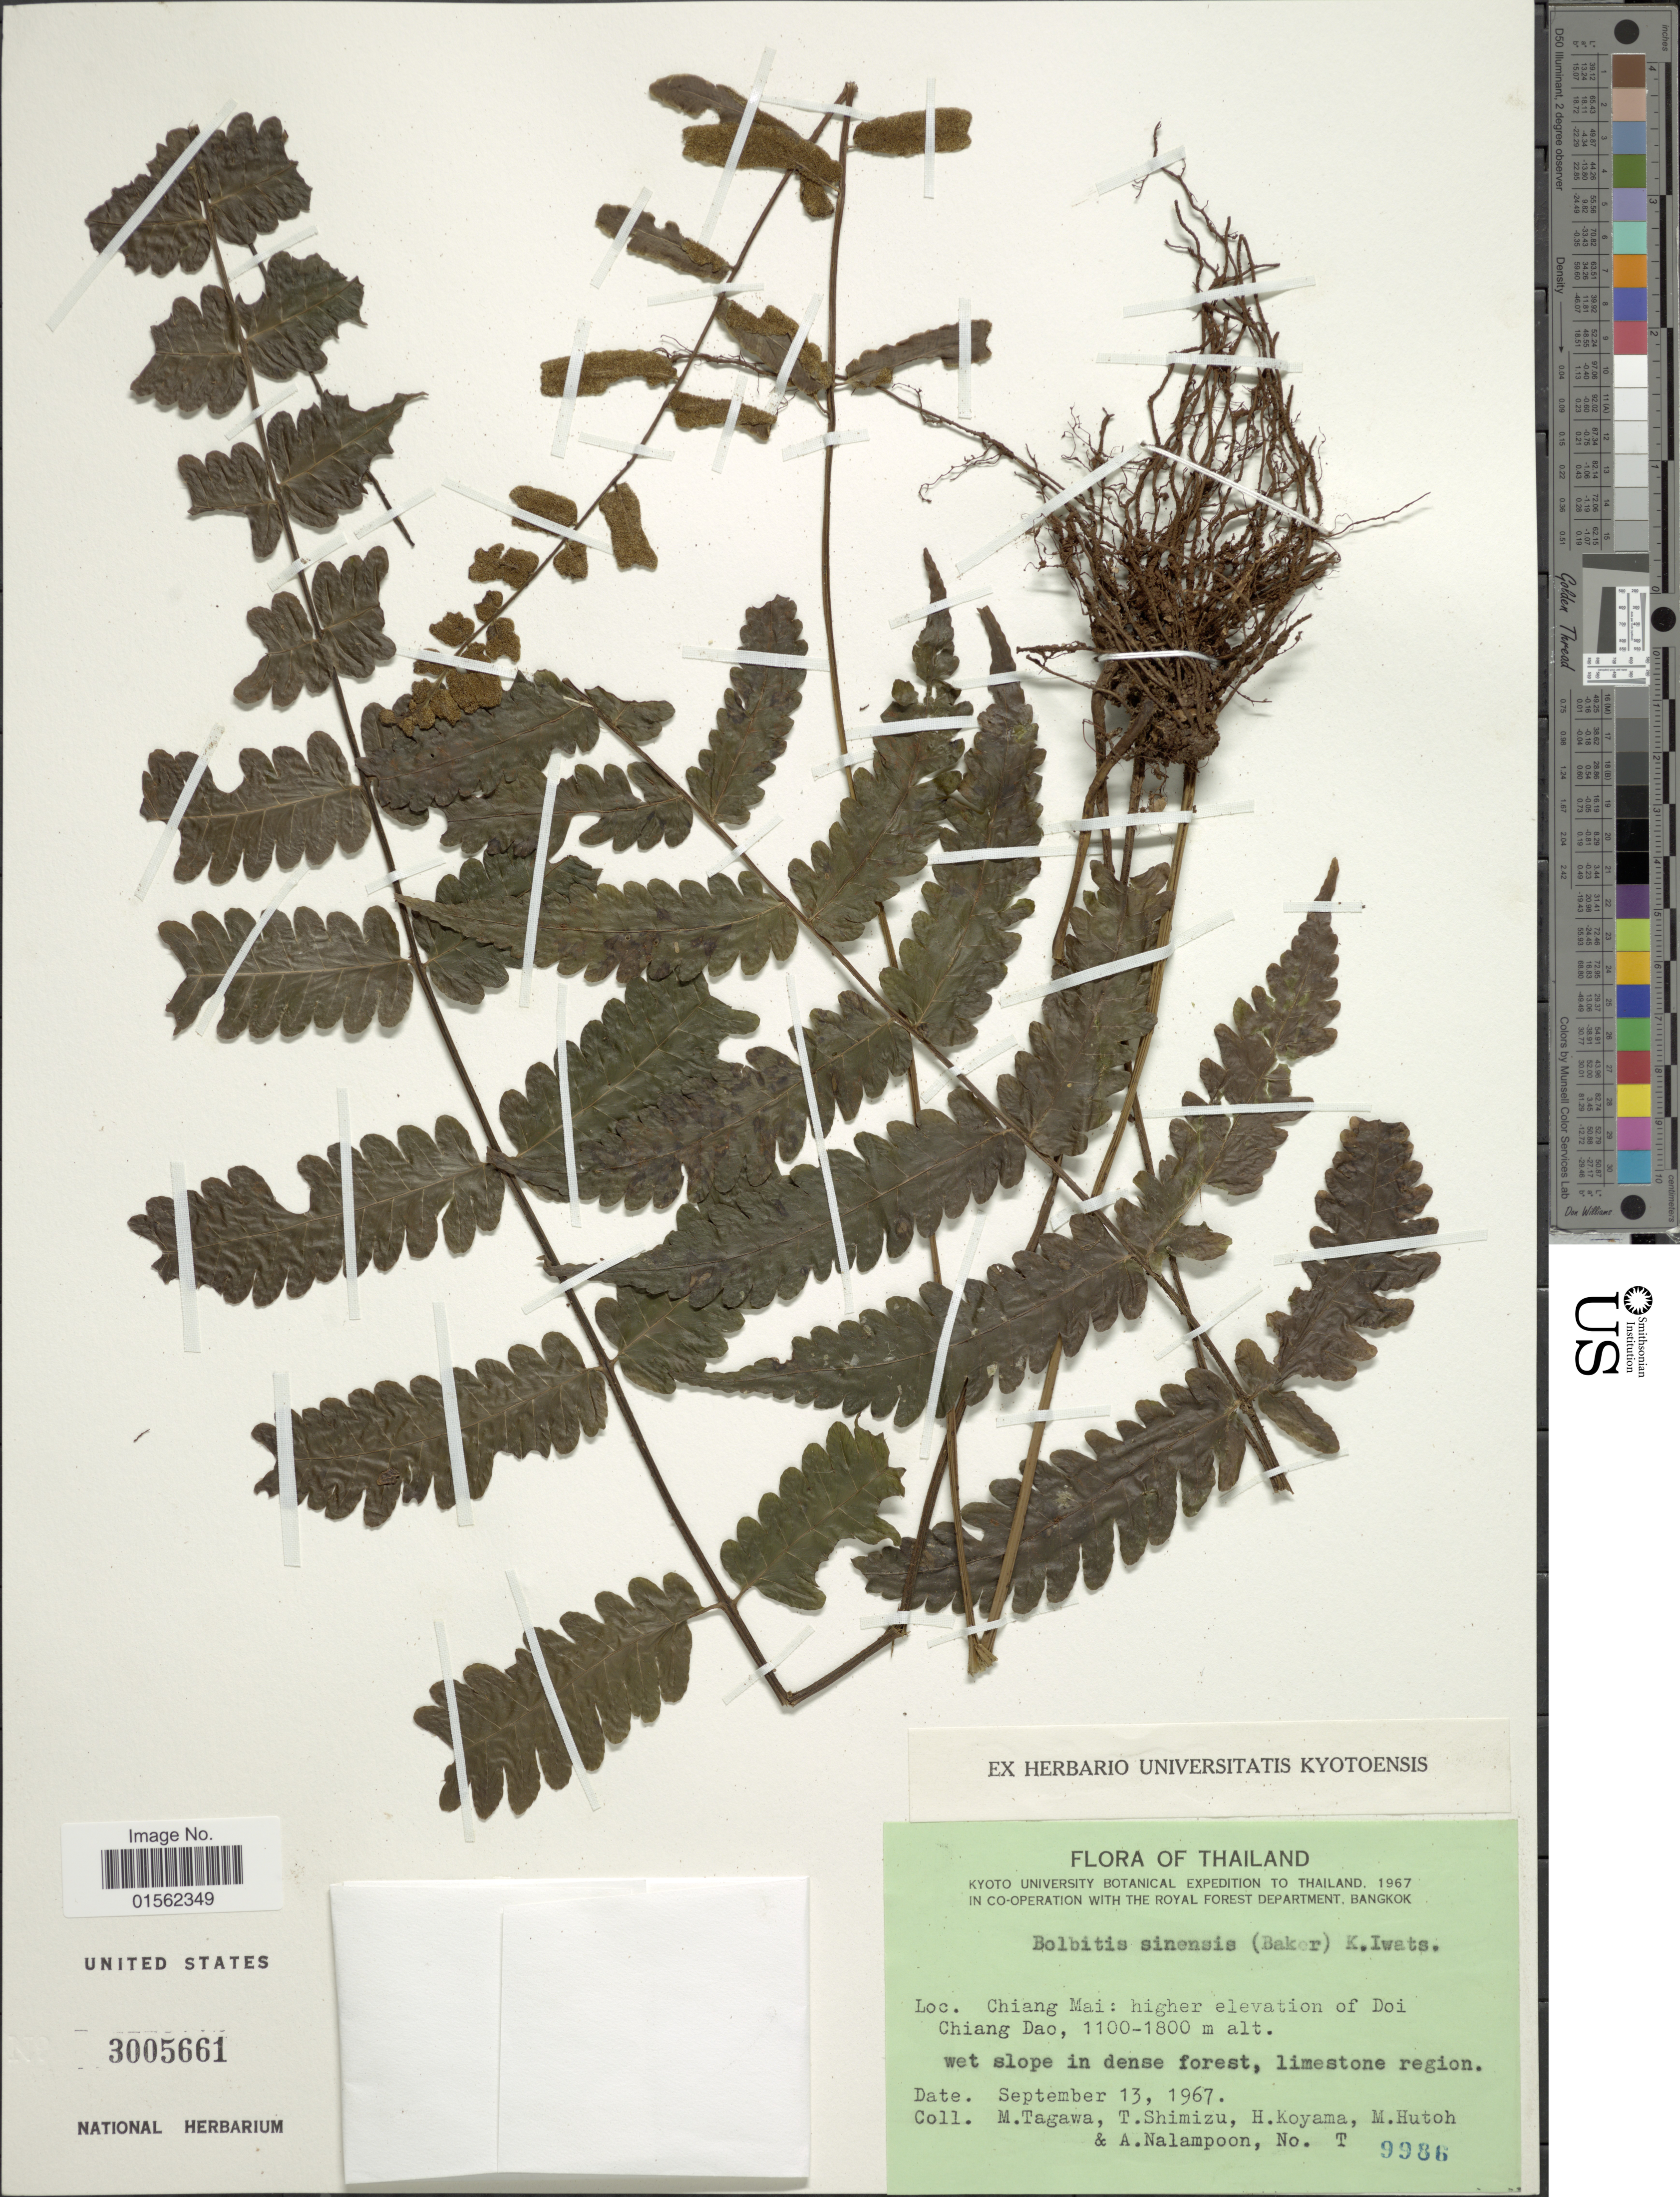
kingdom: Plantae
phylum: Tracheophyta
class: Polypodiopsida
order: Polypodiales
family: Dryopteridaceae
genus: Bolbitis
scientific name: Bolbitis sinensis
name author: (Baker) K. Iwats.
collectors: M. Tagawa, T. Shimizu, H. Koyama, M. Hutch & et al.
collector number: T9986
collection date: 1967-09-13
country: Thailand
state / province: Chiang Mai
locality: Higher elevation of Doi Chiang Dao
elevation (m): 1100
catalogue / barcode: US 3005661